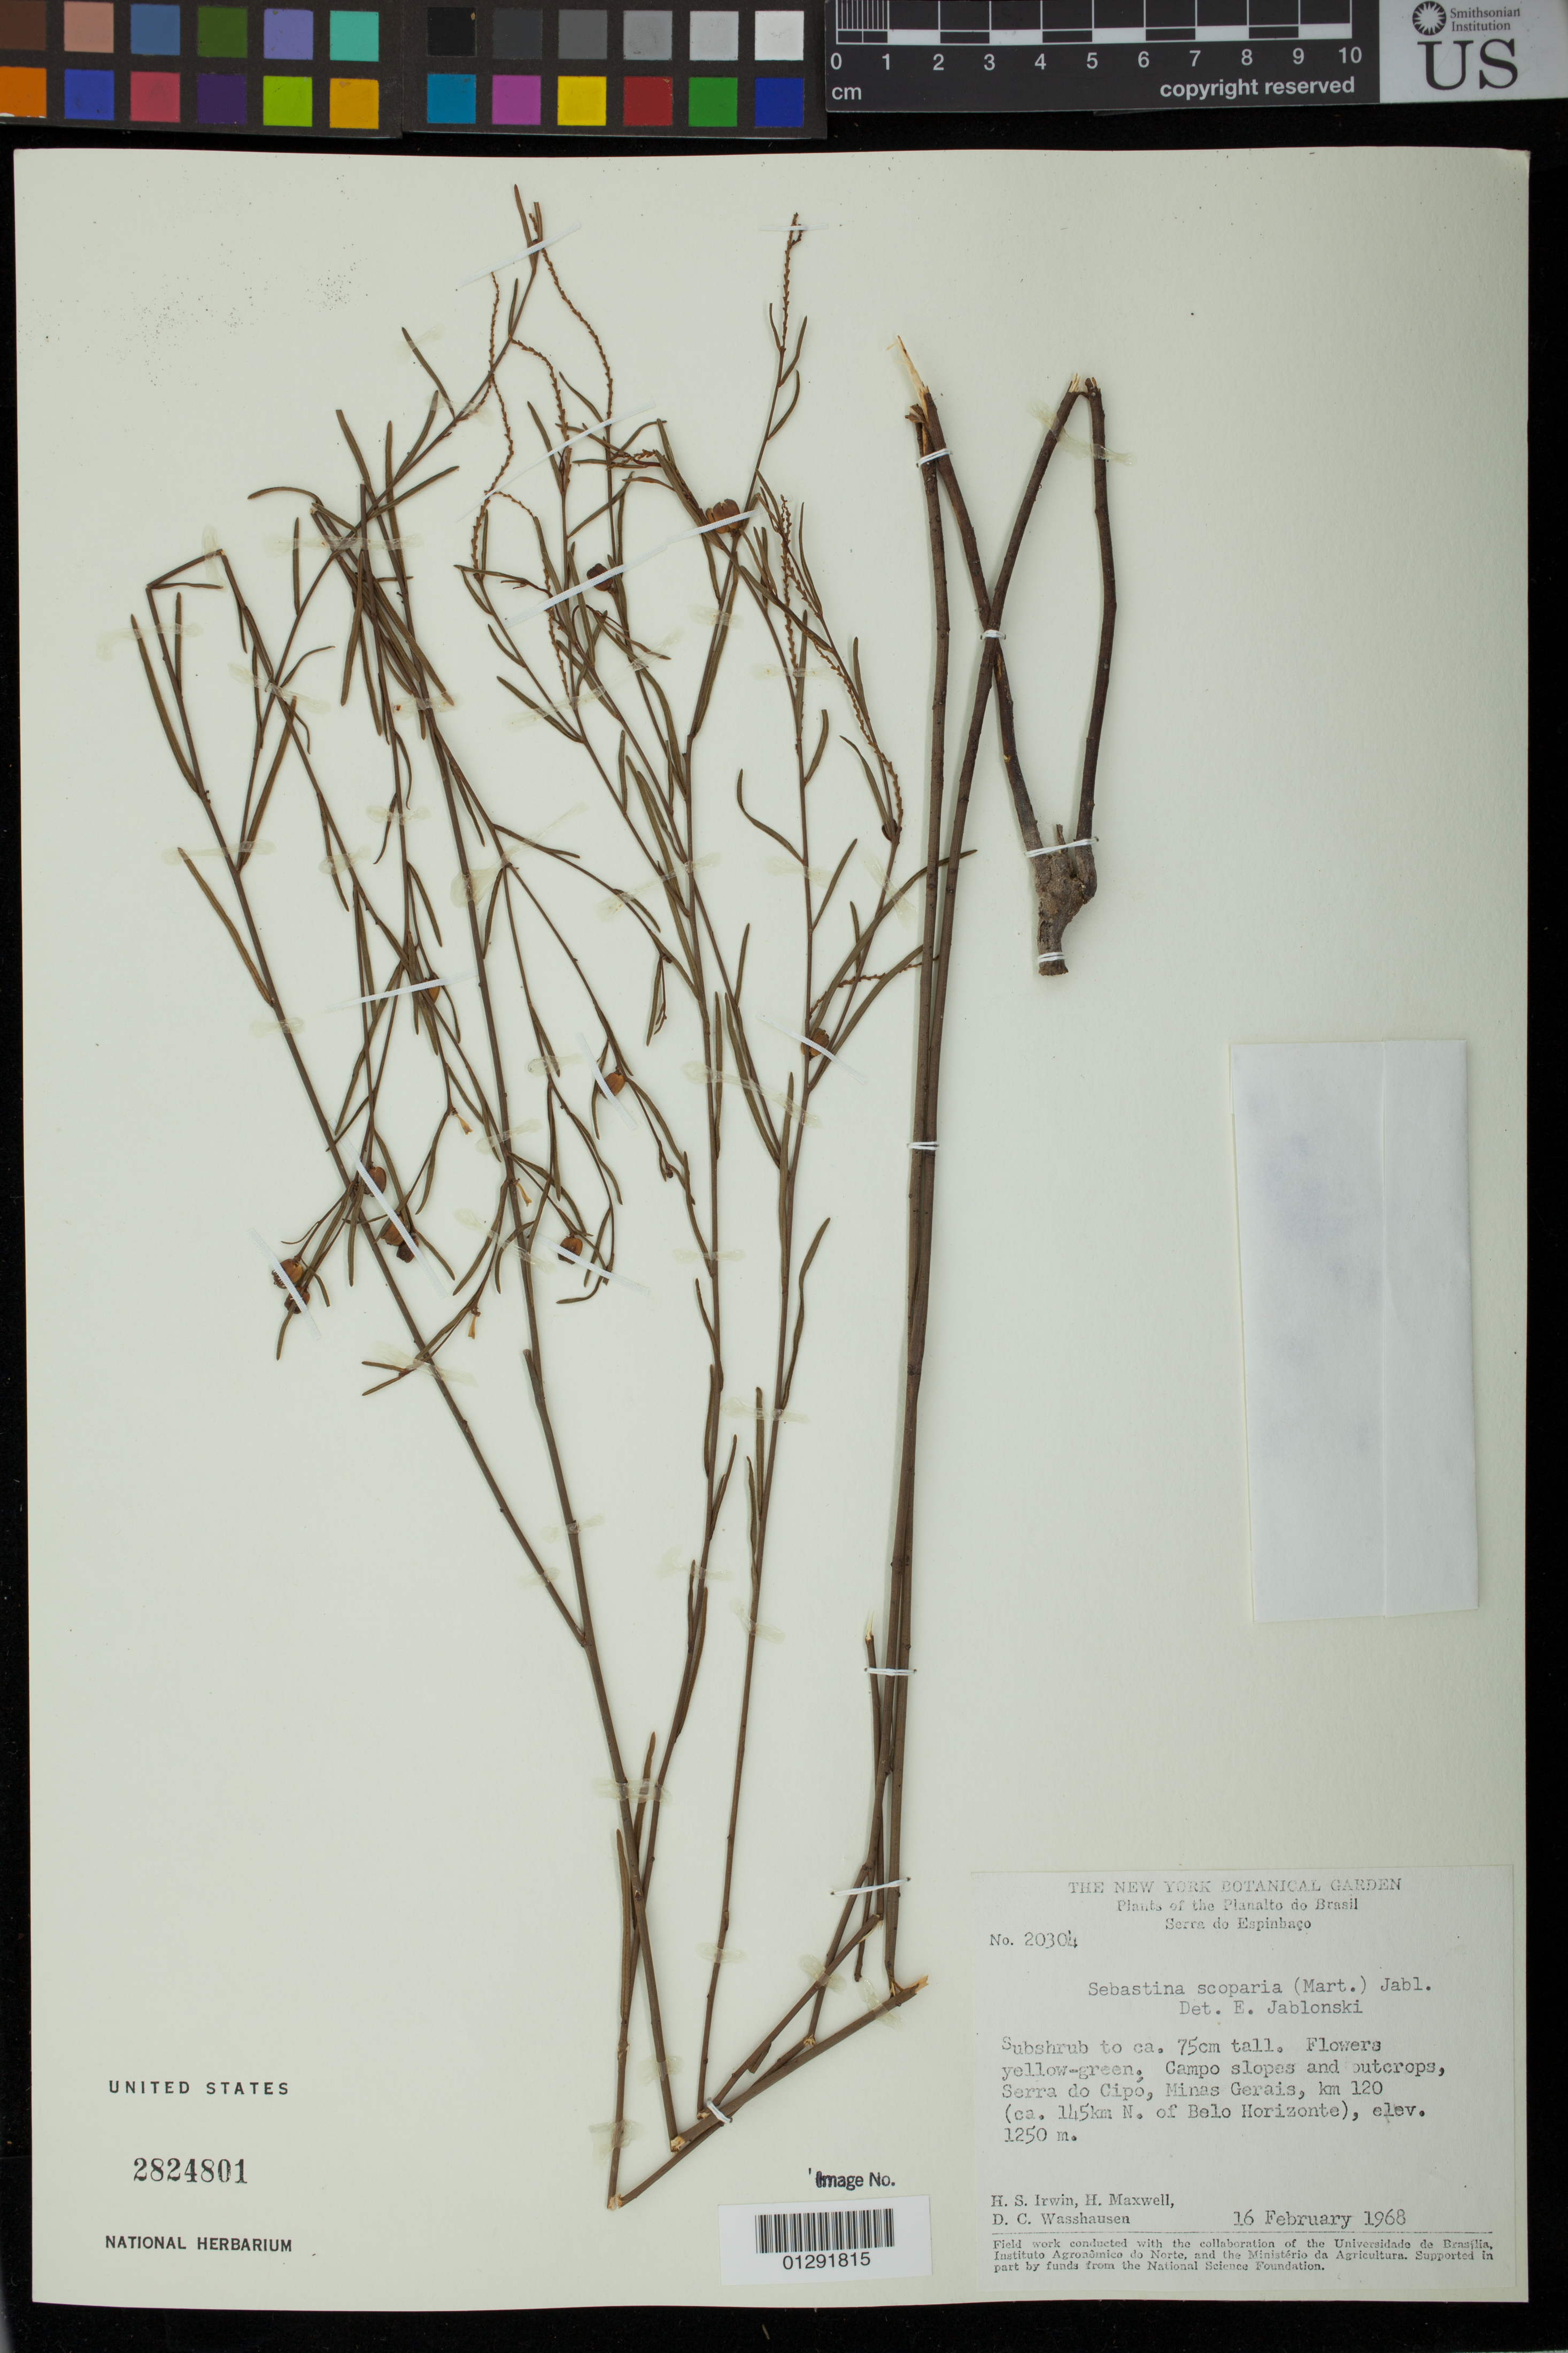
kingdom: Plantae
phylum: Tracheophyta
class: Magnoliopsida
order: Malpighiales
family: Euphorbiaceae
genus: Sebastiania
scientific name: Sebastiania scoparia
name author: (Mart.) Jablonski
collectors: H. Irwin, H. Maxwell & D. C. Wasshausen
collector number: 20304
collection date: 1968-02-16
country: Brazil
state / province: Minas Gerais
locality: Campo slopes and outcrops, Serra do Cipo, Minas Gerais, km 120 (ca. 145km N. of Belo Horizonte).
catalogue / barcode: US 2824801